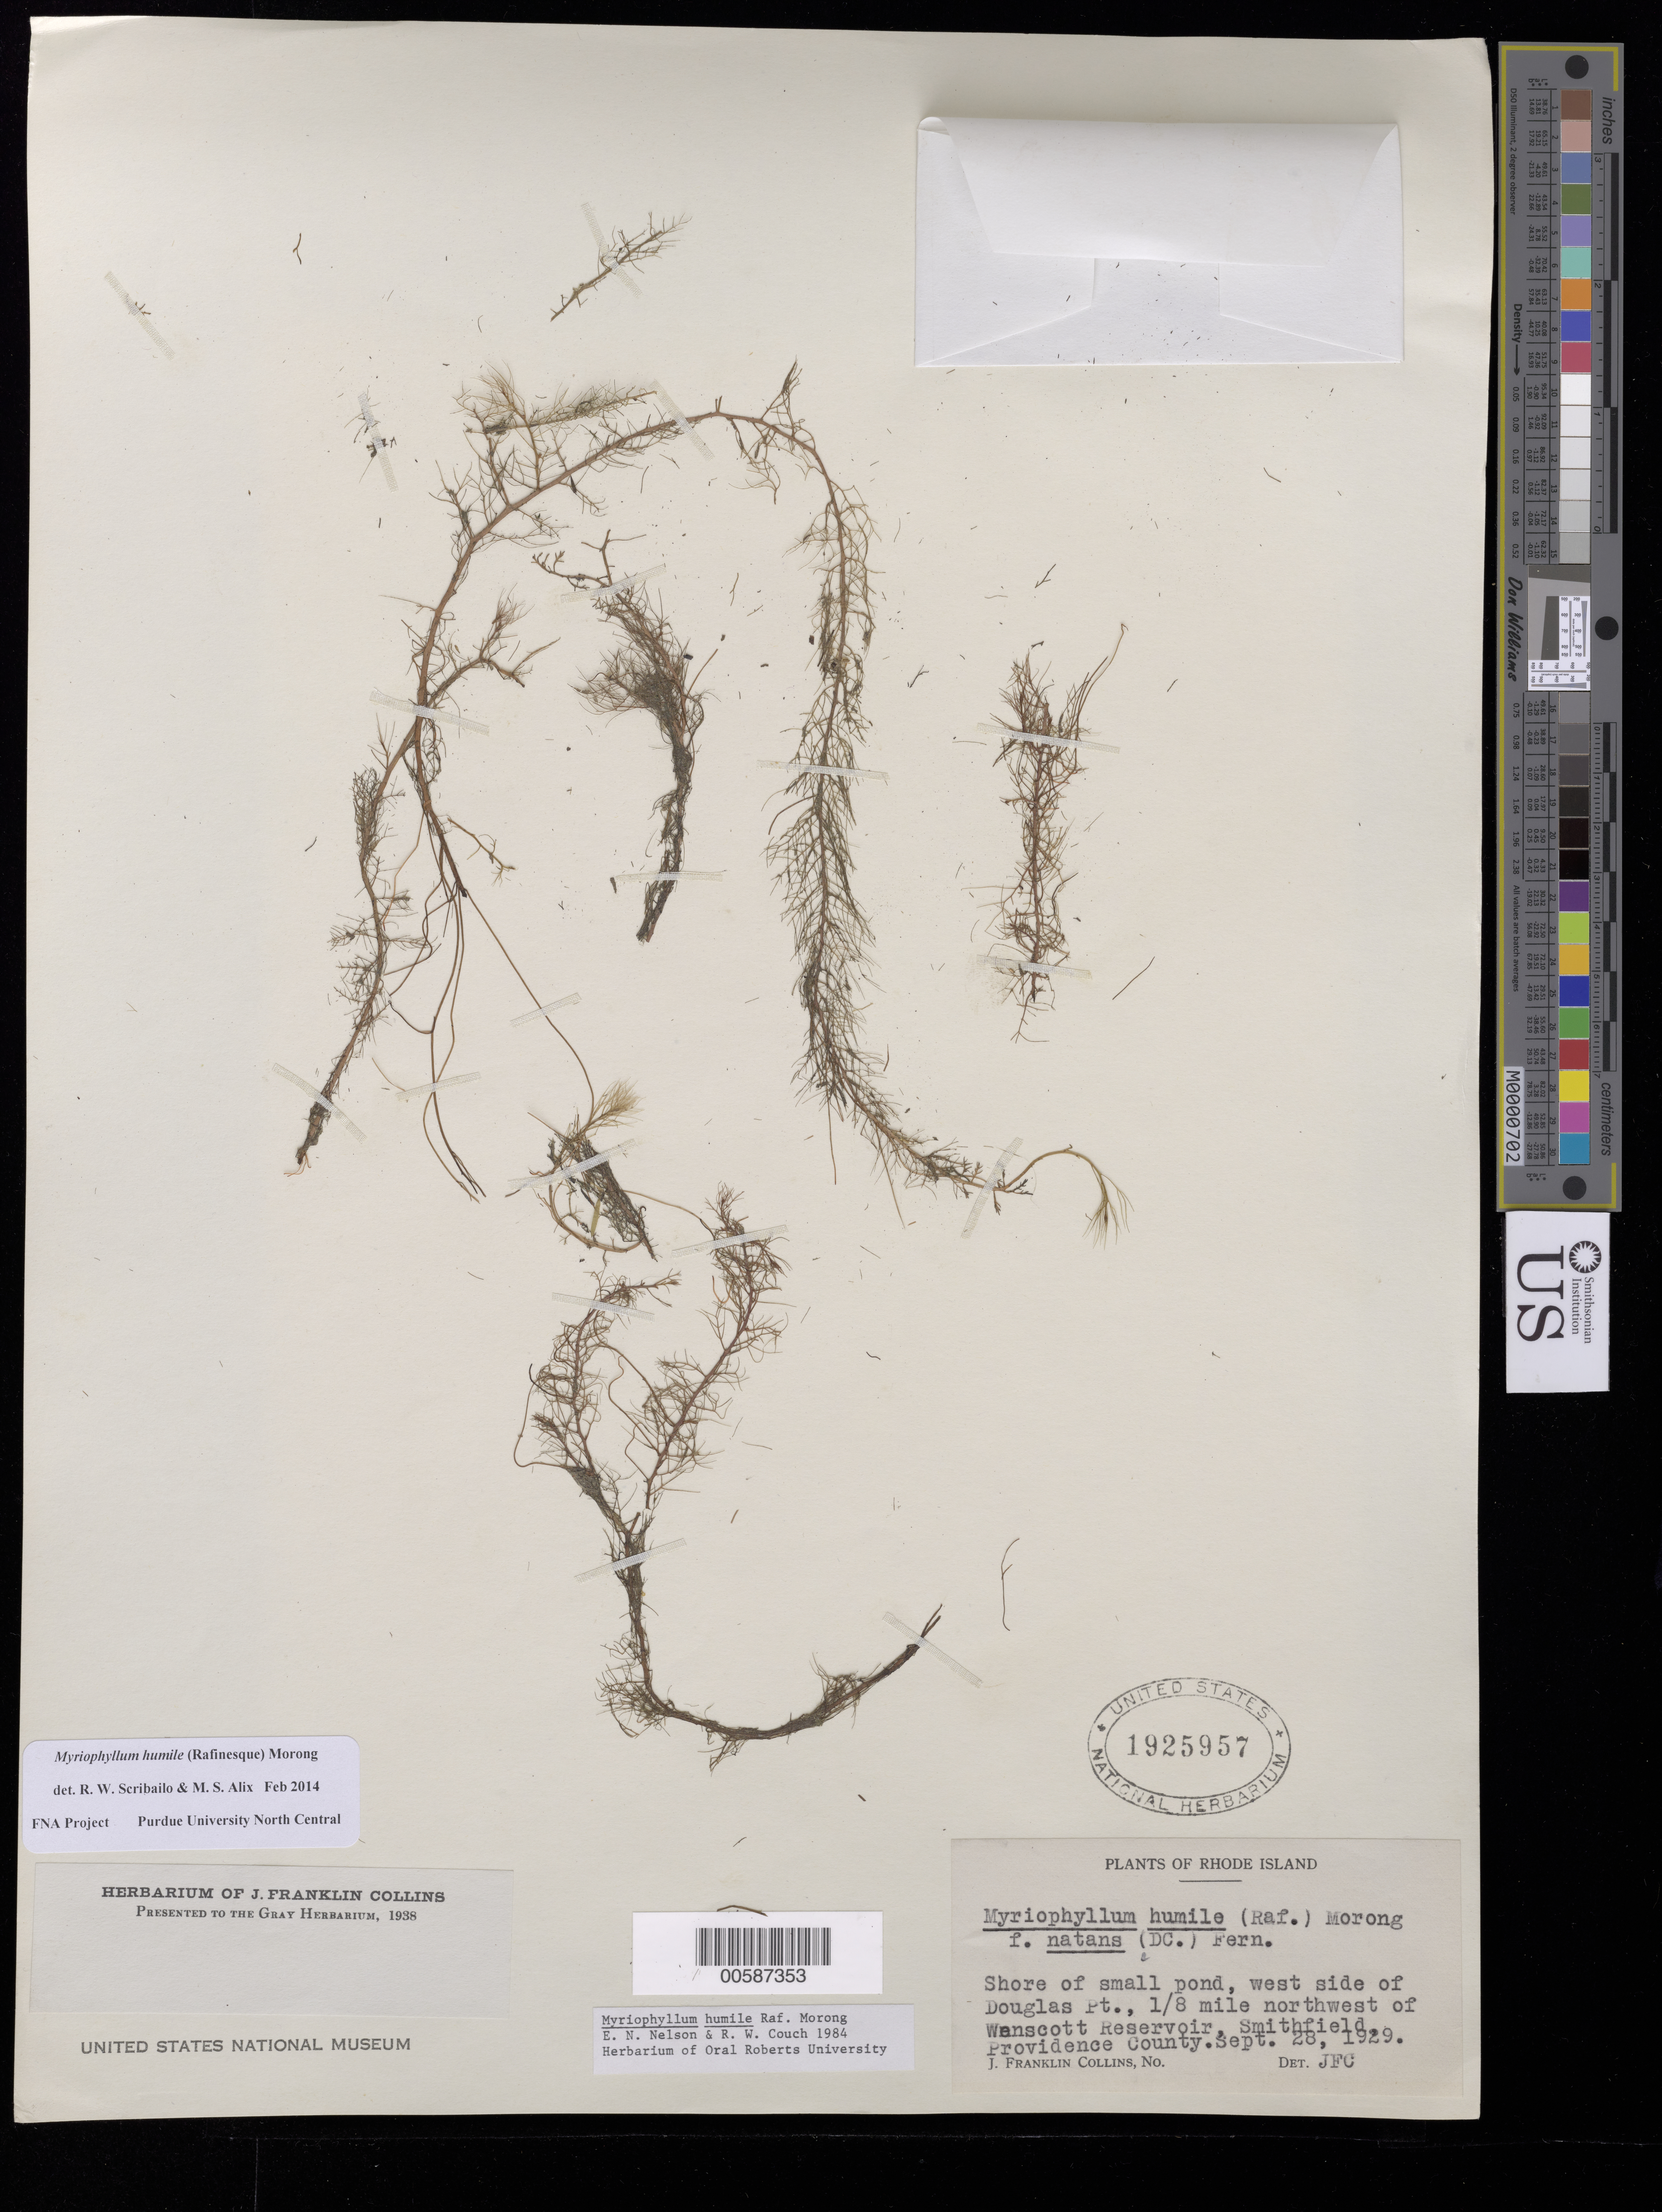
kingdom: Plantae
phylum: Tracheophyta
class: Magnoliopsida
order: Saxifragales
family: Haloragaceae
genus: Myriophyllum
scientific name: Myriophyllum humile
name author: (Raf.) Morong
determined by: Scribailo, R. W.; Alix, M. S.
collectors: J. Collins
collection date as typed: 28 Sep 1929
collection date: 1929-09-28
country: United States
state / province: Rhode Island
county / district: Providence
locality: NW of Wanscott Reservoir, Smithfield.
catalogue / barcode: US 1925957